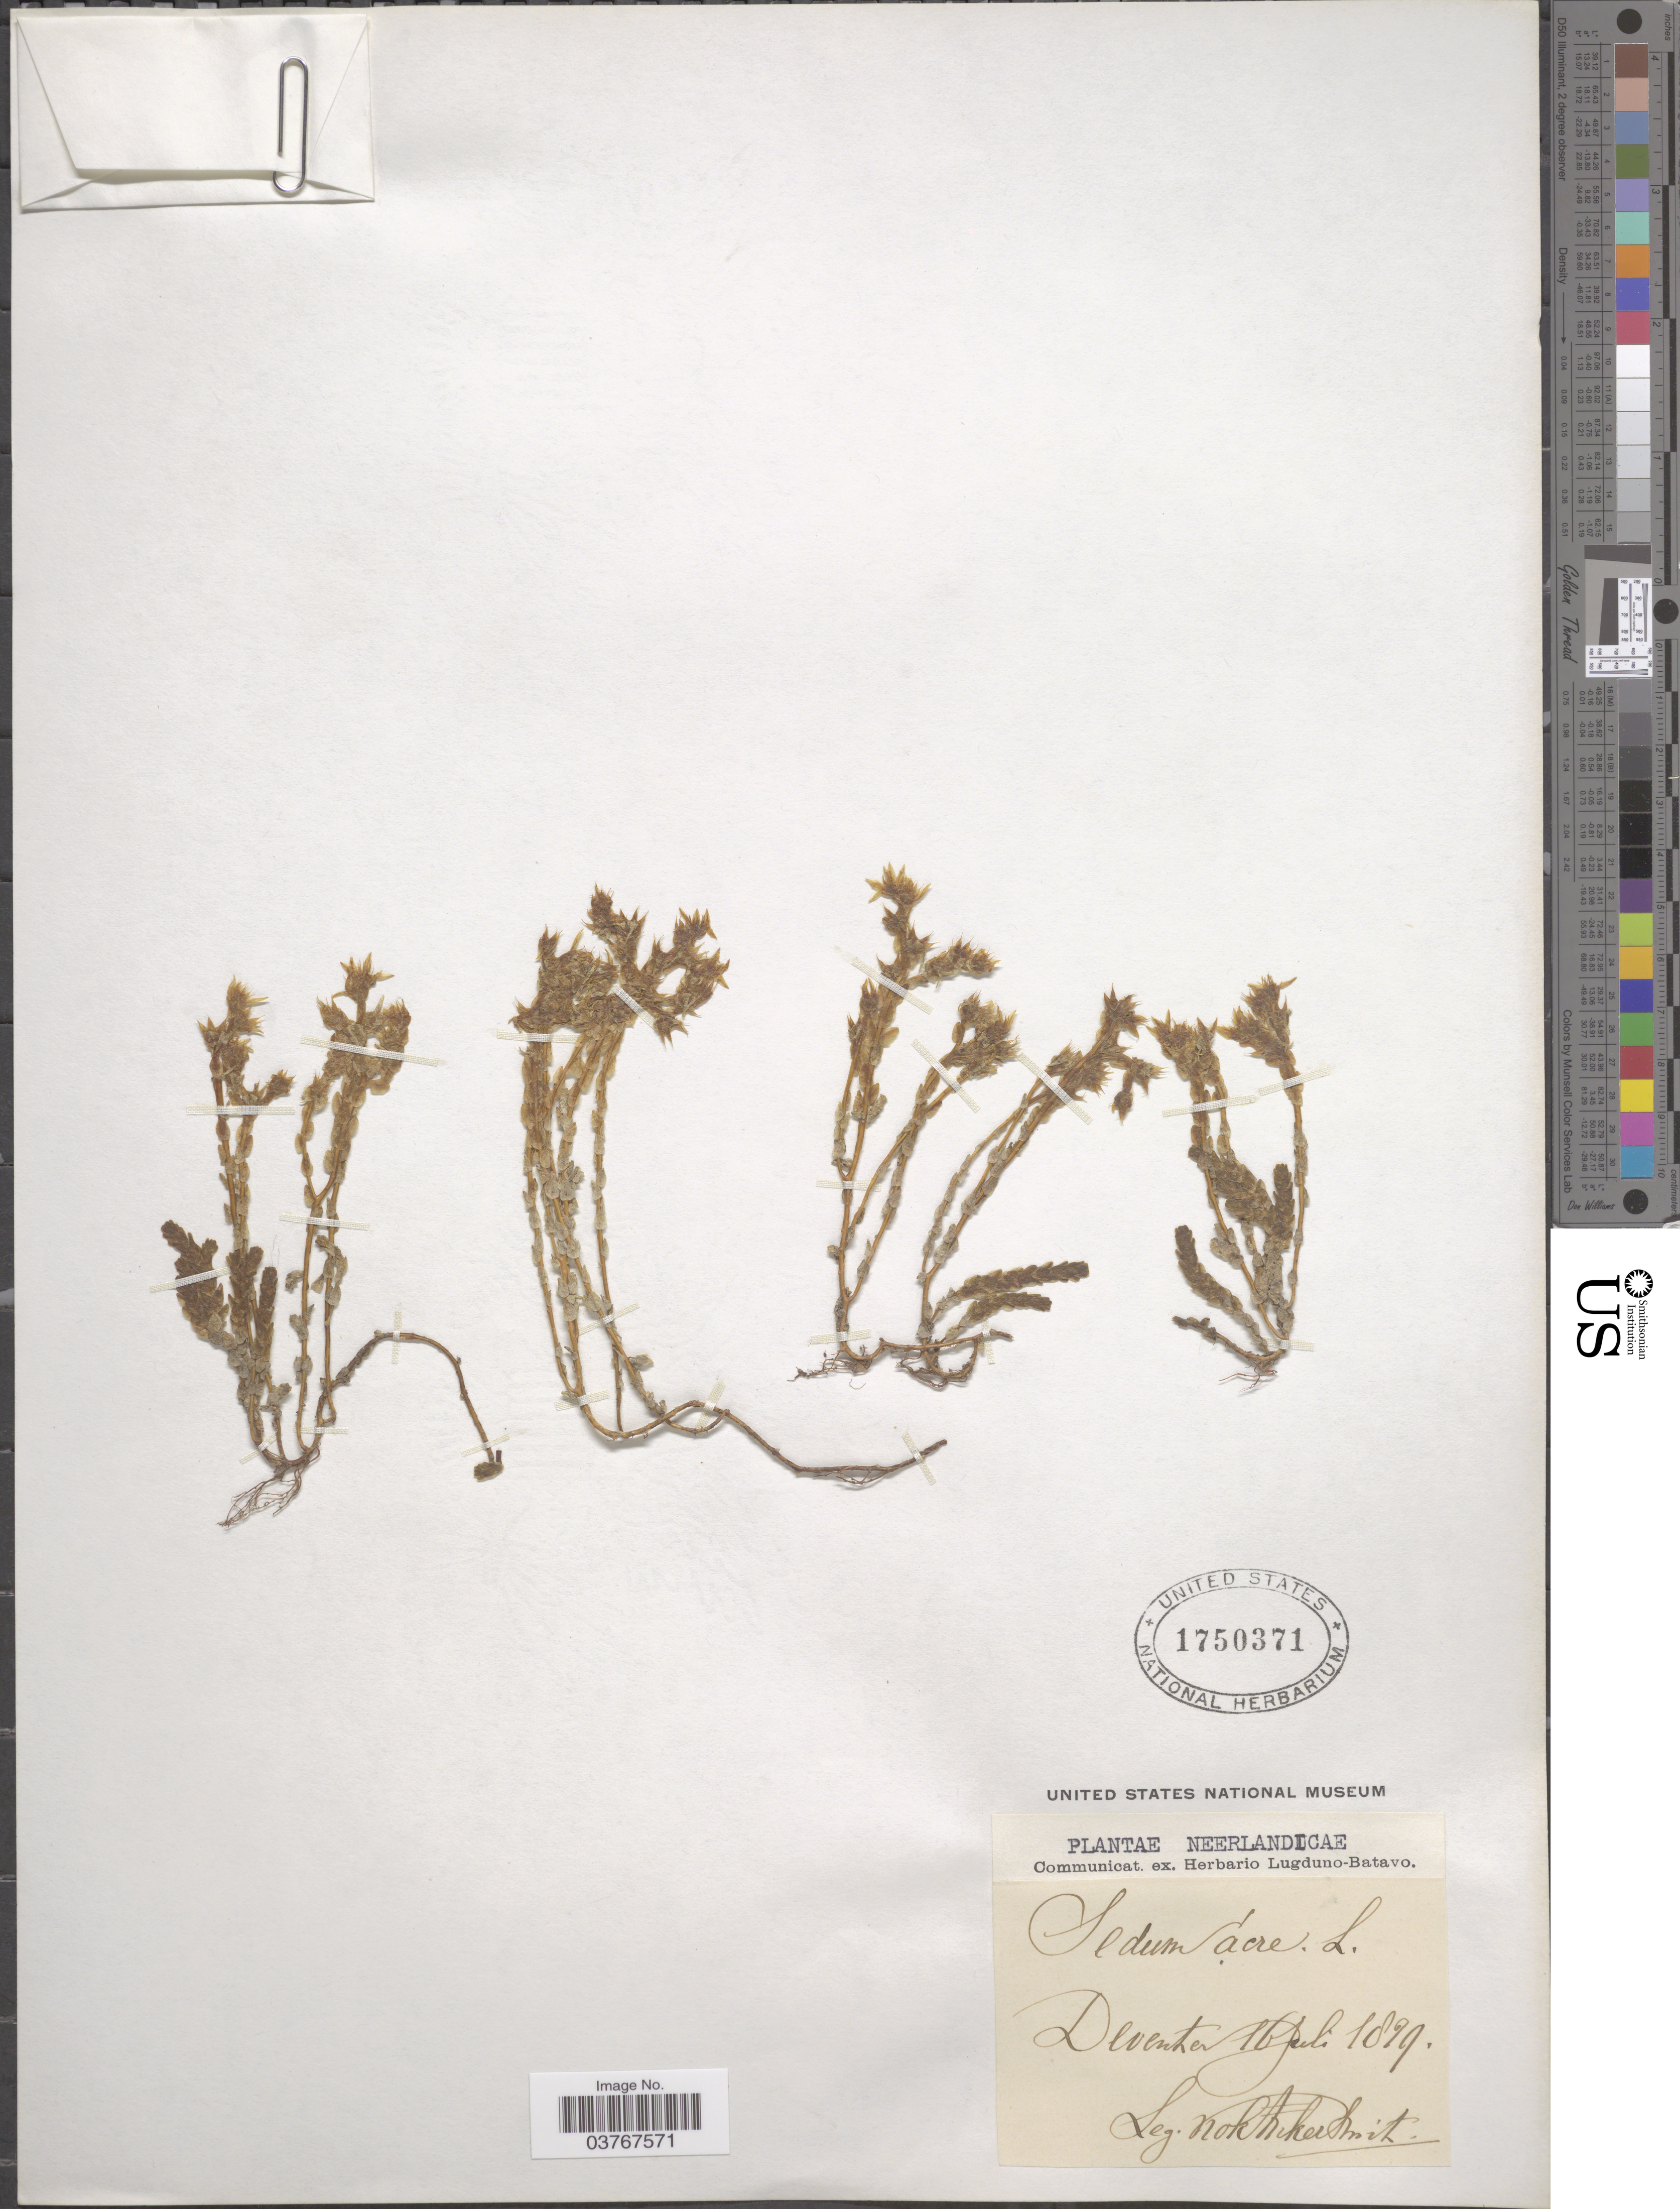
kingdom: Plantae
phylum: Tracheophyta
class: Magnoliopsida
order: Saxifragales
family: Crassulaceae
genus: Sedum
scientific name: Sedum acre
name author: L.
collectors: Kok Ankersmit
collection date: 1879-07-16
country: Netherlands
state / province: Overijssel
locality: Neerlandicae. Deventer.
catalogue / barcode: US 1750371